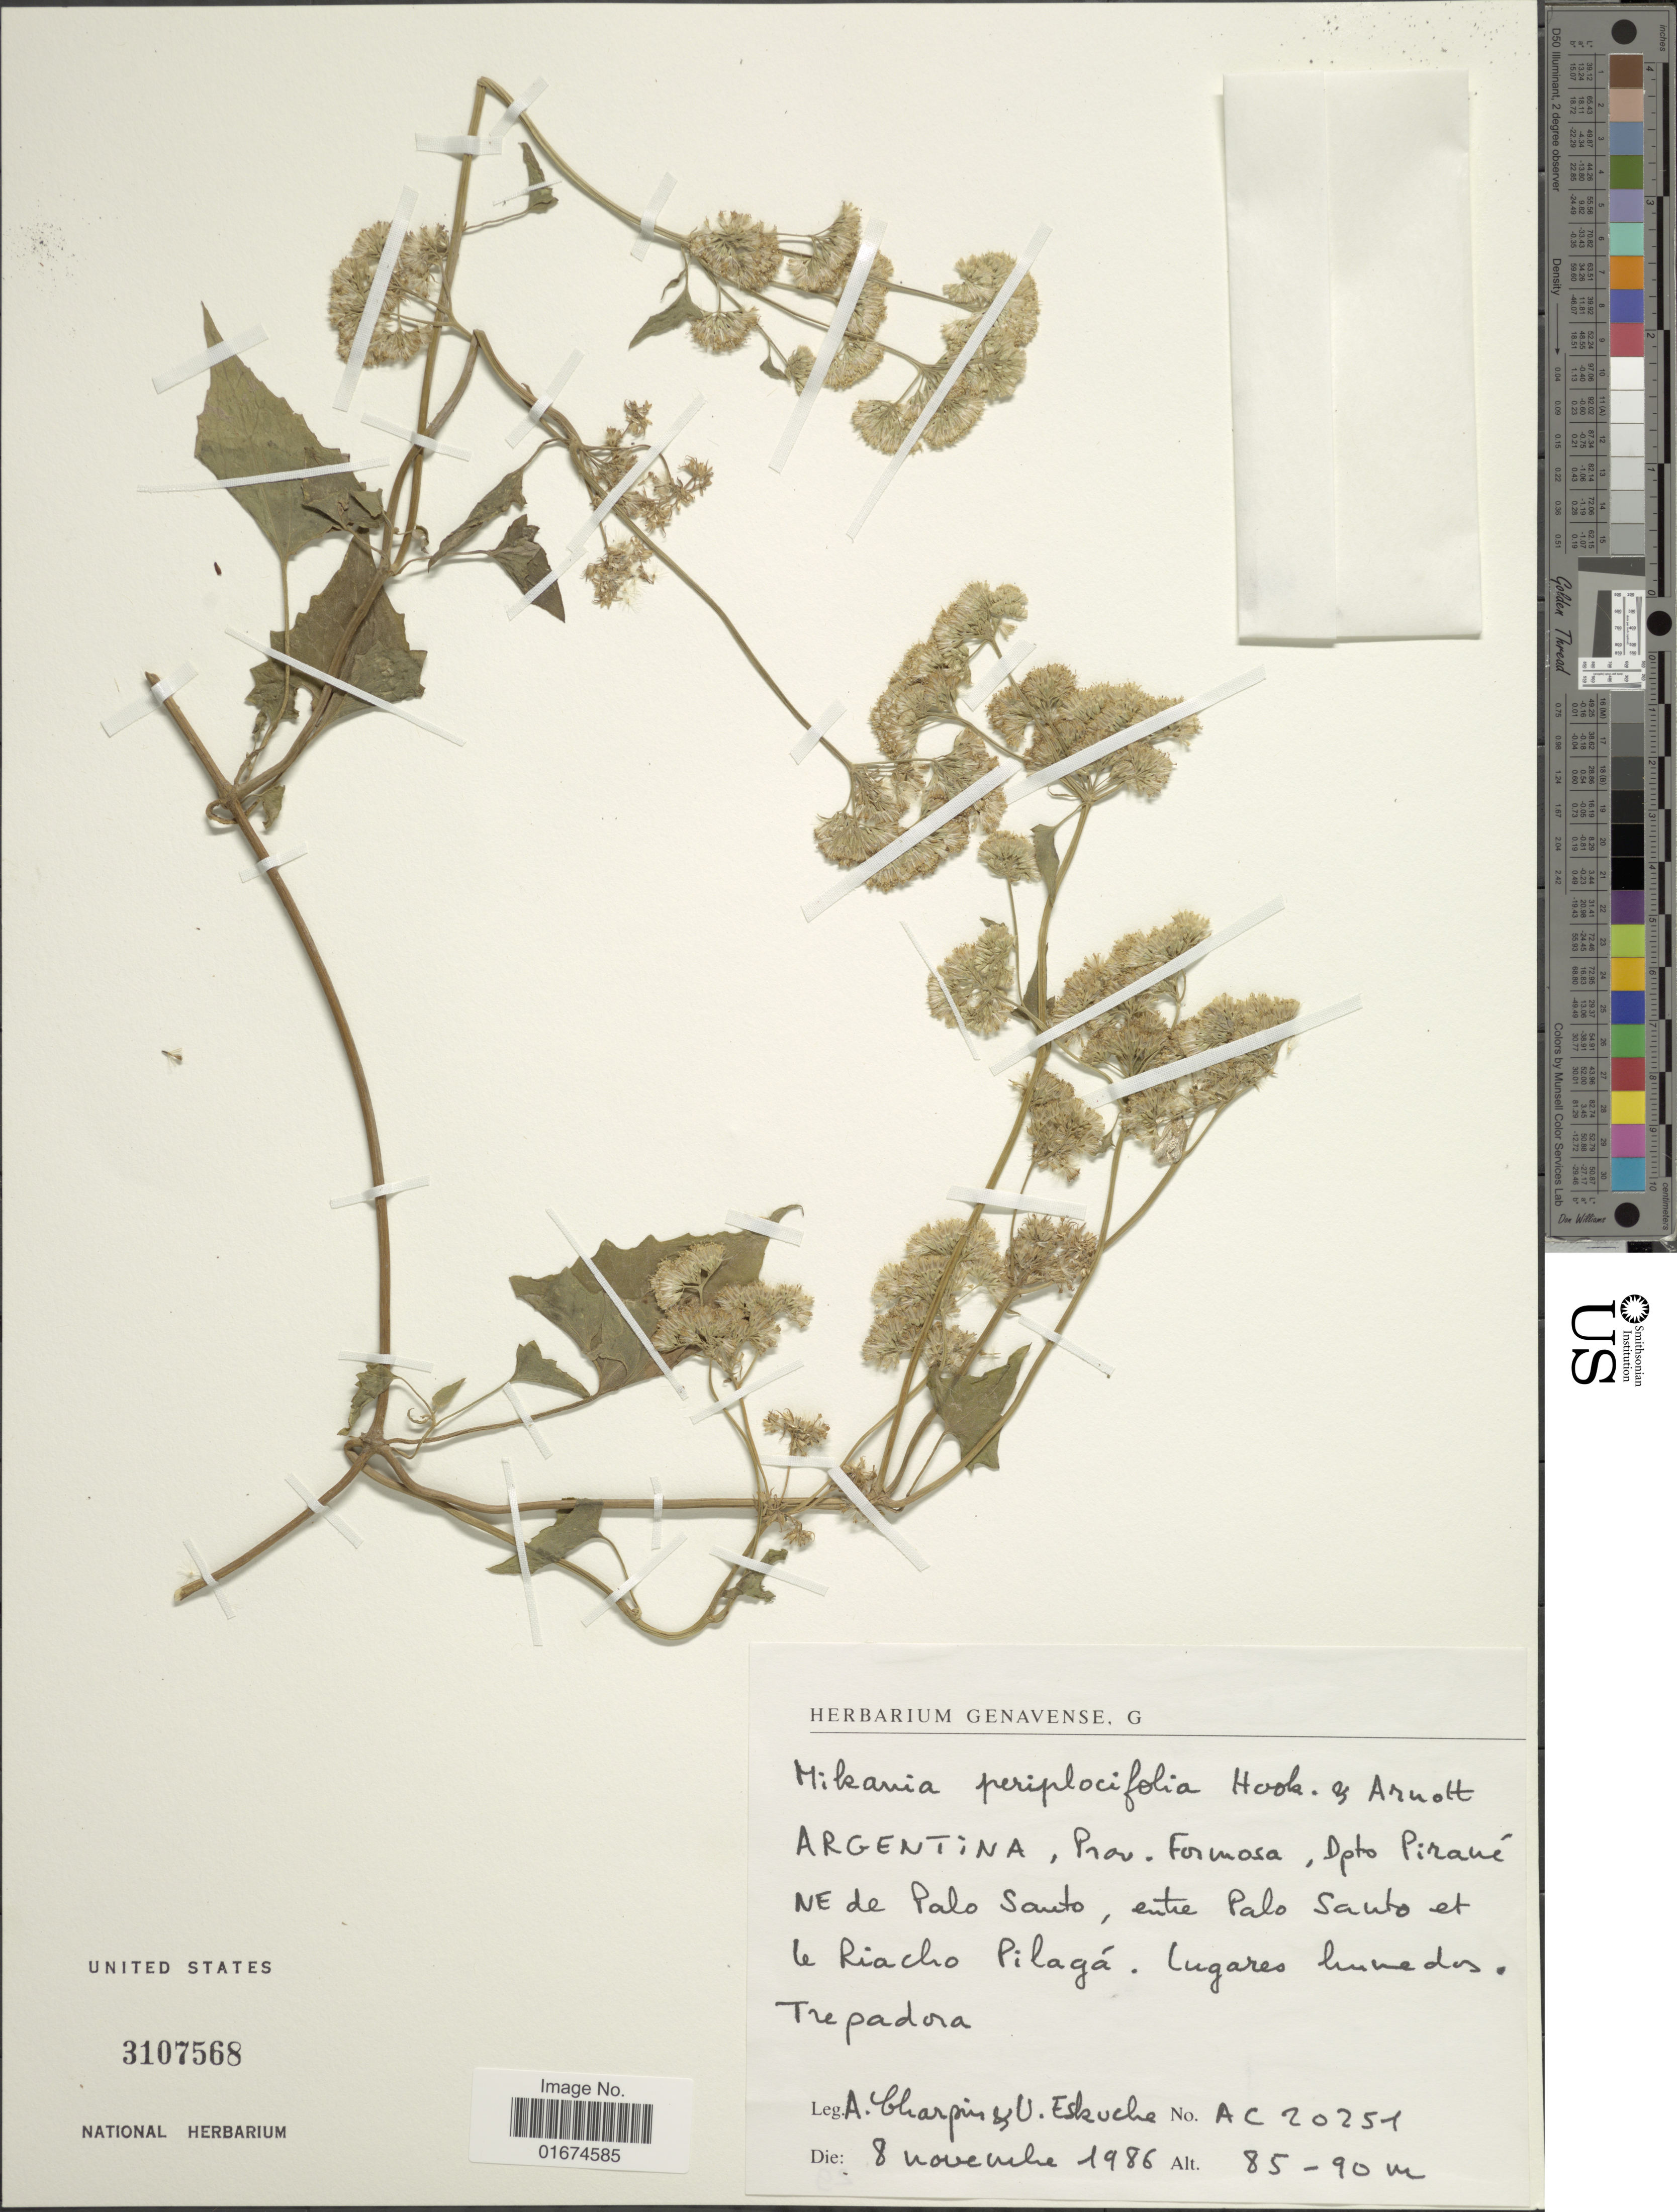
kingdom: Plantae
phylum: Tracheophyta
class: Magnoliopsida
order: Asterales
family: Asteraceae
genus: Mikania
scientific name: Mikania periplocifolia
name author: Hook. & Arn.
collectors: A. Charpin & U. G. Eskuche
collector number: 20251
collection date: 1986-11-08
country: Argentina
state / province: Formosa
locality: Dpto Pirané NE de Palo Santo, entre Palo Santo et le Riacho Pilagá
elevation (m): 85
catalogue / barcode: US 3107568